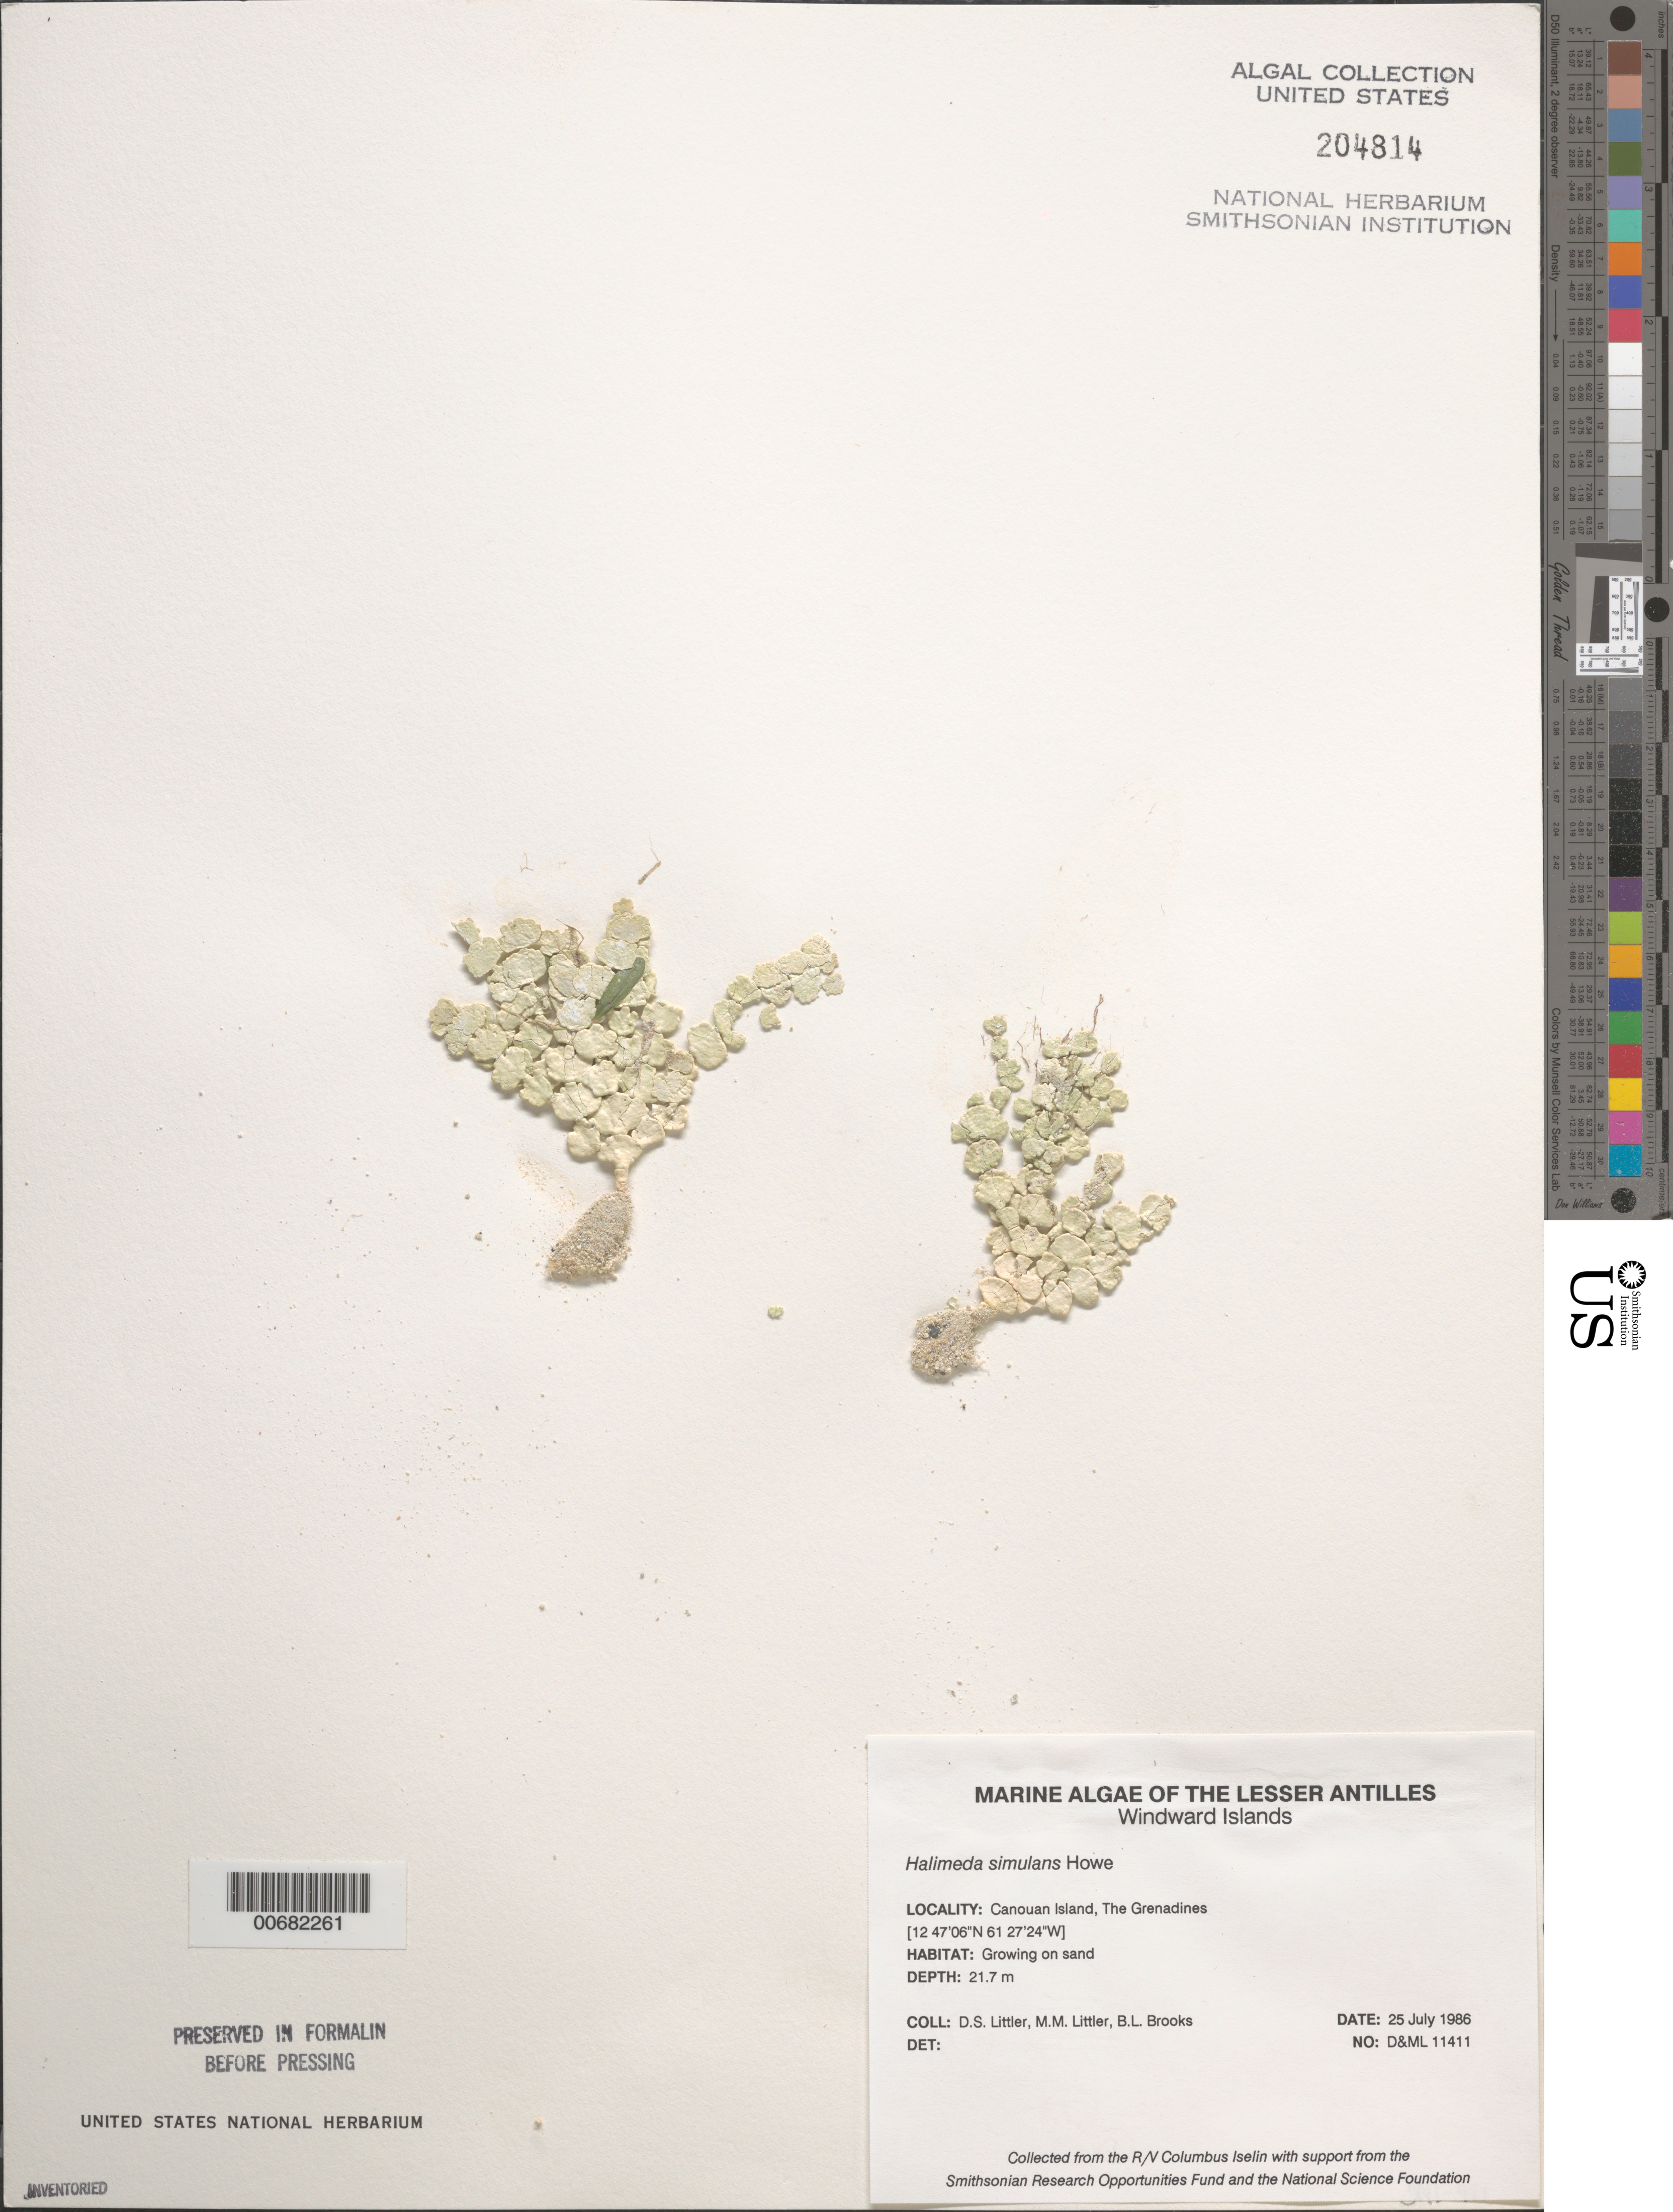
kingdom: Plantae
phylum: Chlorophyta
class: Ulvophyceae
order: Bryopsidales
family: Halimedaceae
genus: Halimeda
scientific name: Halimeda simulans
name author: M. Howe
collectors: D. S. Littler, M. M. Littler & B. Brooks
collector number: D&ML 11411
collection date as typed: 25 Jul 1986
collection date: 1986-07-25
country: St. Vincent - Grenadines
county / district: Grenadines Parish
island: Canouan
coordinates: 12 47' 06" N, 61 27' 24" W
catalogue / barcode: US 204814